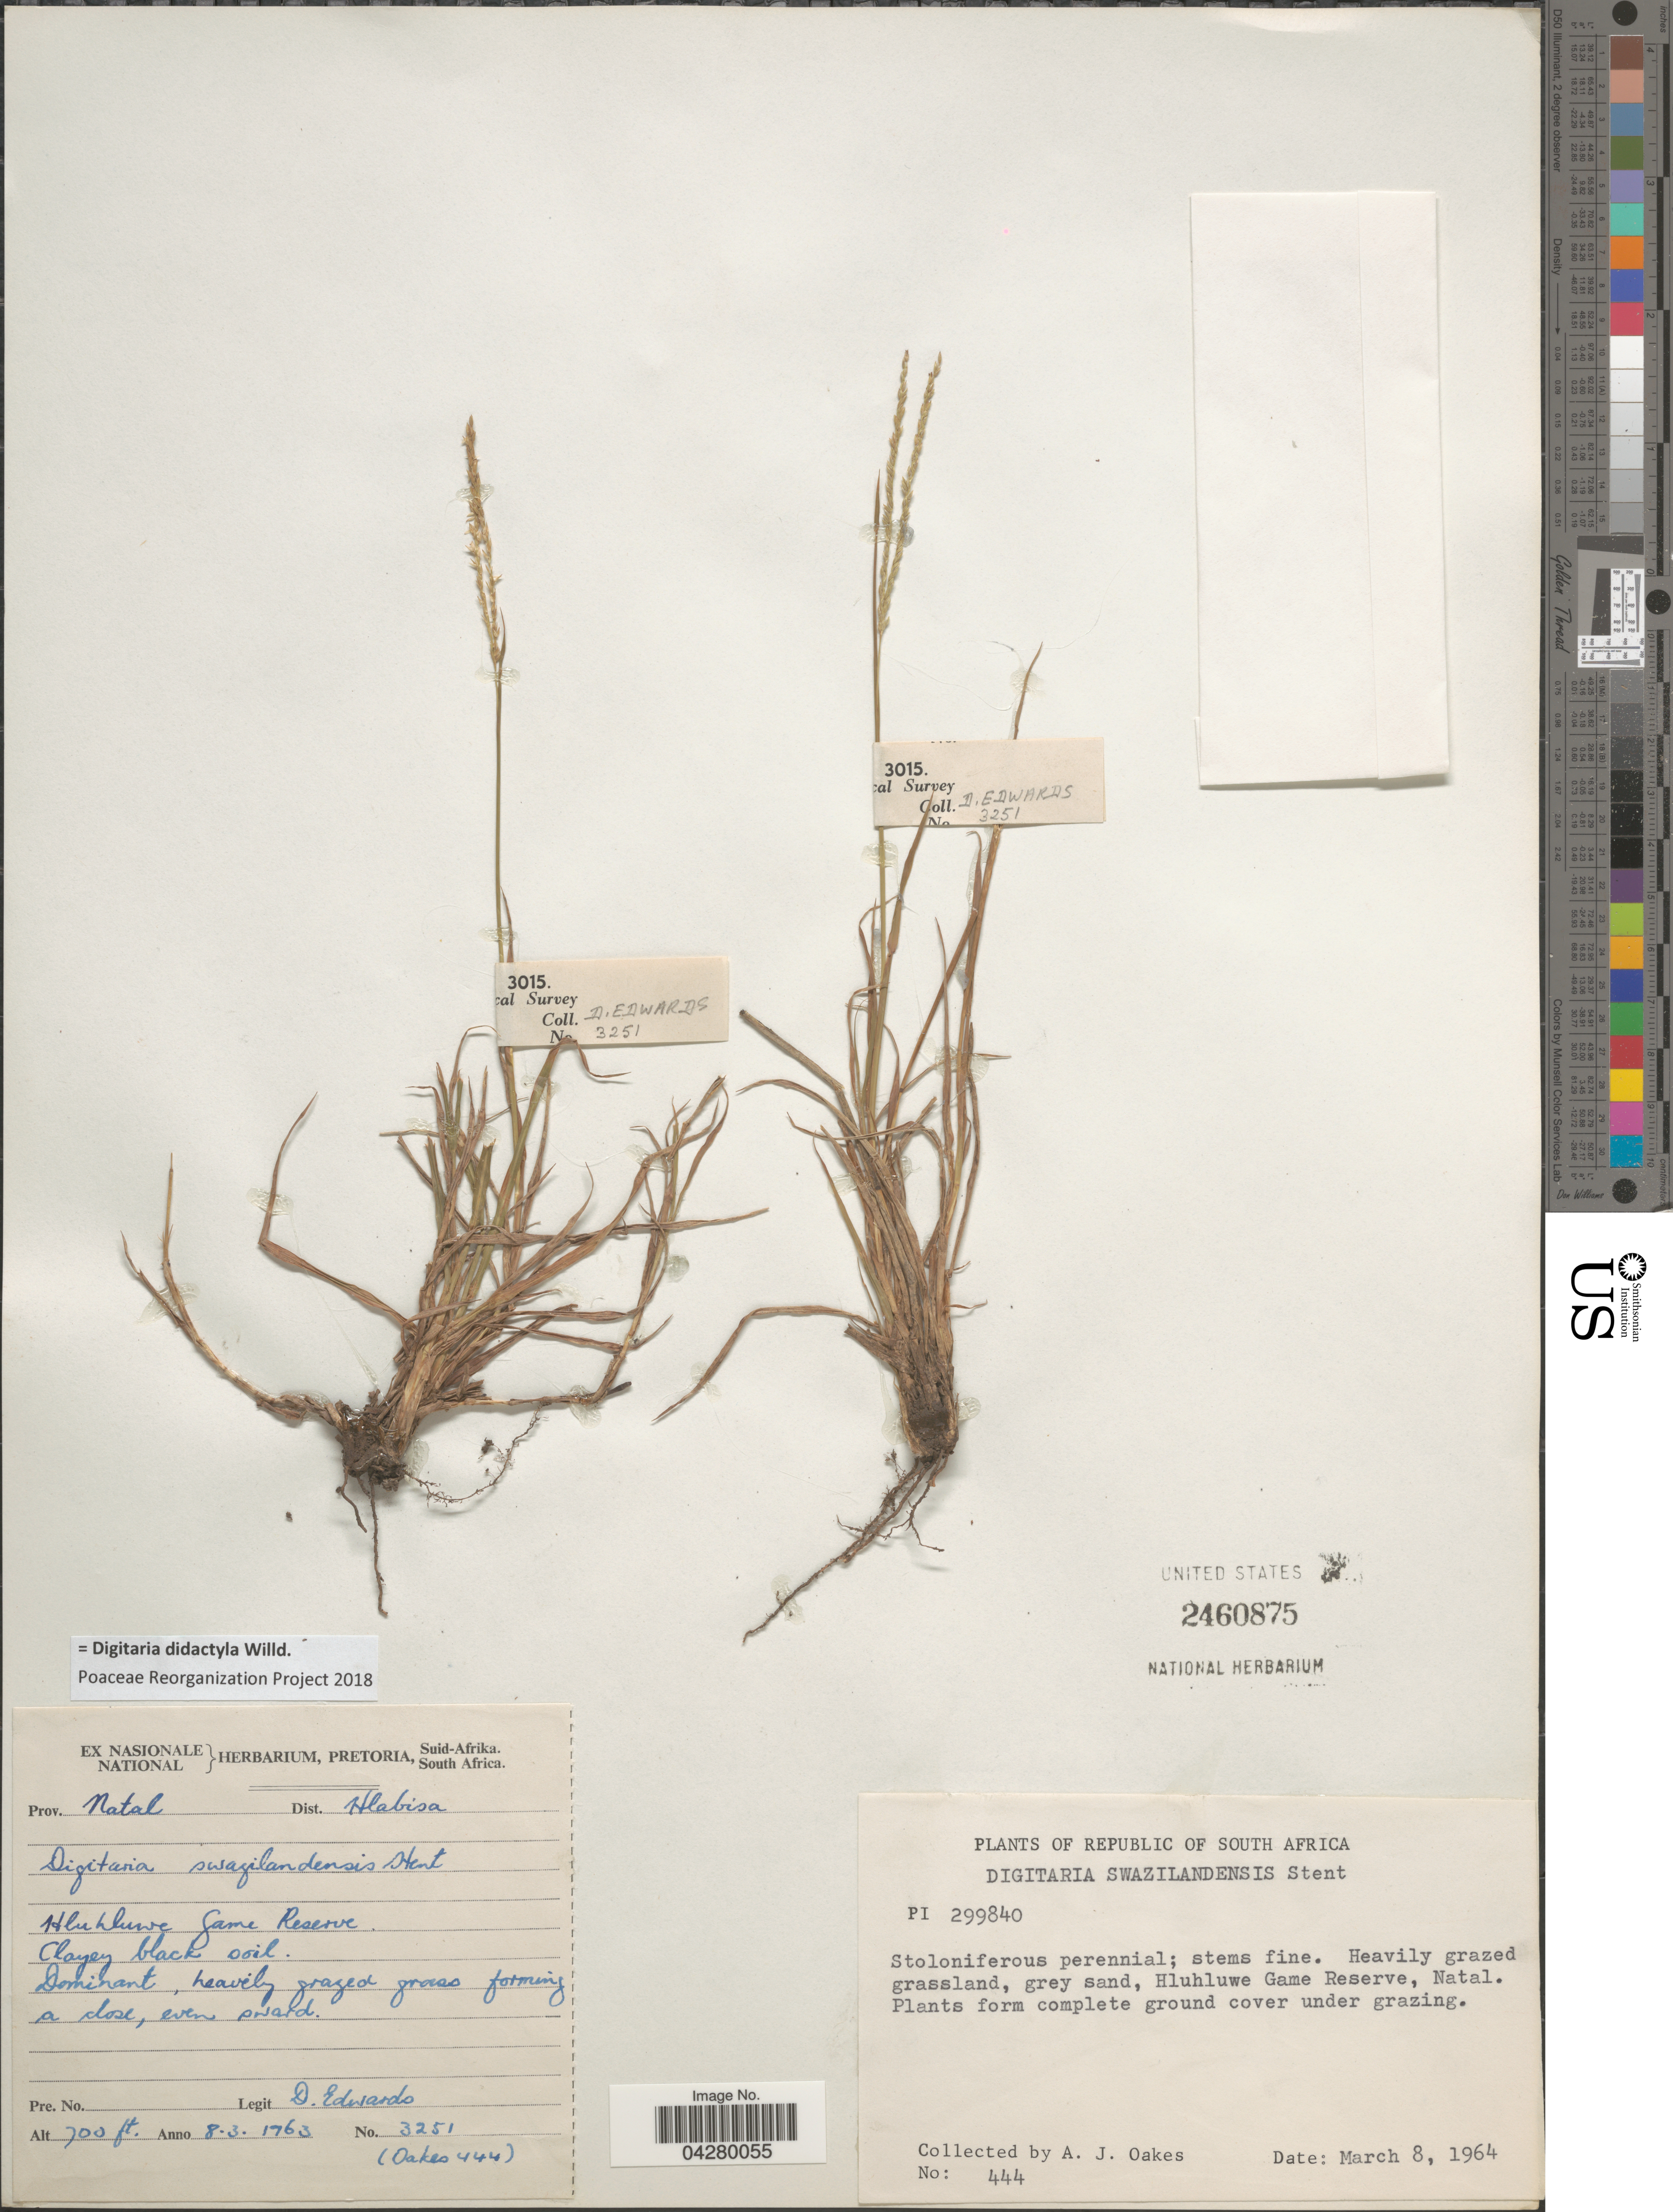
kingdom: Plantae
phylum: Tracheophyta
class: Liliopsida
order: Poales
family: Poaceae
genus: Digitaria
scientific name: Digitaria didactyla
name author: Willd.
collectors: D. Edwards & A. Oakes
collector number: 3251/444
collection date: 1964-03-08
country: South Africa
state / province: KwaZulu-Natal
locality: Prov. Natal. Dist. Hlabisa. Hluhluwe Game Reserve, Natal.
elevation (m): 213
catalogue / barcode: US 2460875